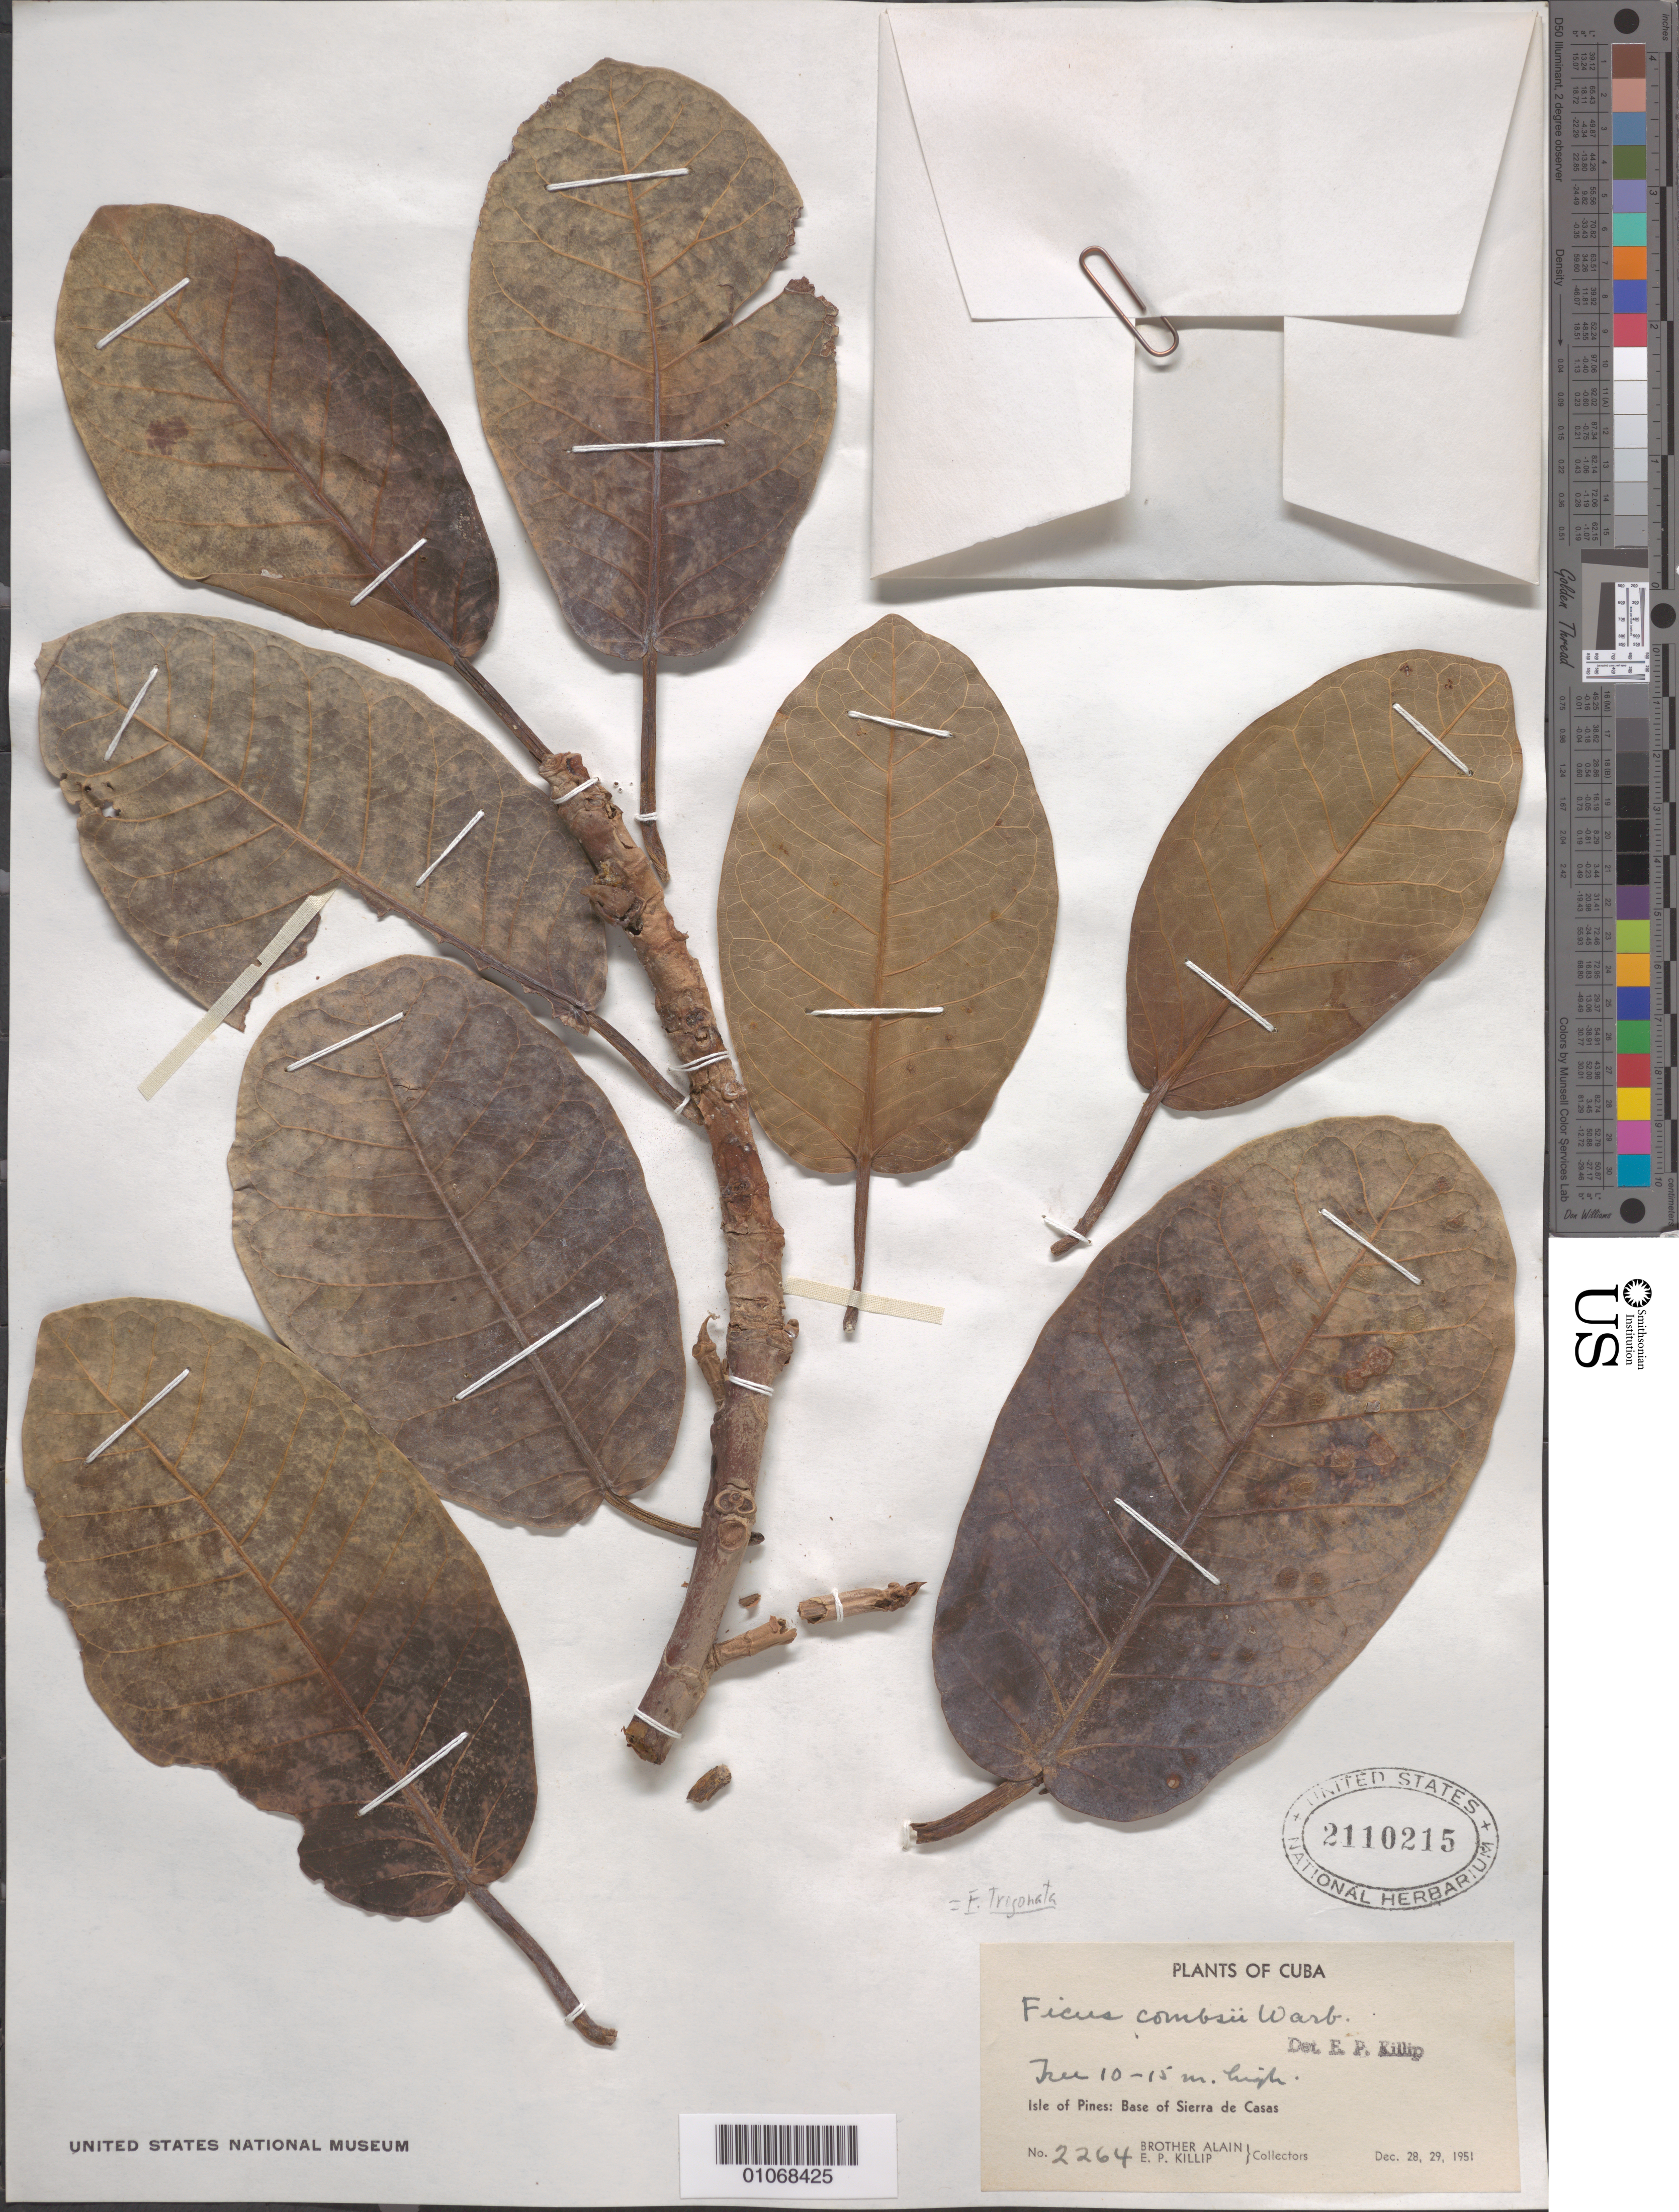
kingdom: Plantae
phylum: Tracheophyta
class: Magnoliopsida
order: Rosales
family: Moraceae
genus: Ficus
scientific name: Ficus trigonata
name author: L.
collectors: A. H. Liogier & E. P. Killip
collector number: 2264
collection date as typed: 28 Dec 1951 to 29 Dec 1951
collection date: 1951-12-28/1951-12-29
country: Cuba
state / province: Isla de La Juventud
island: Isla de la Juventud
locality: Isle of Pines, base of Sierra Las Casas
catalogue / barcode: US 2110215